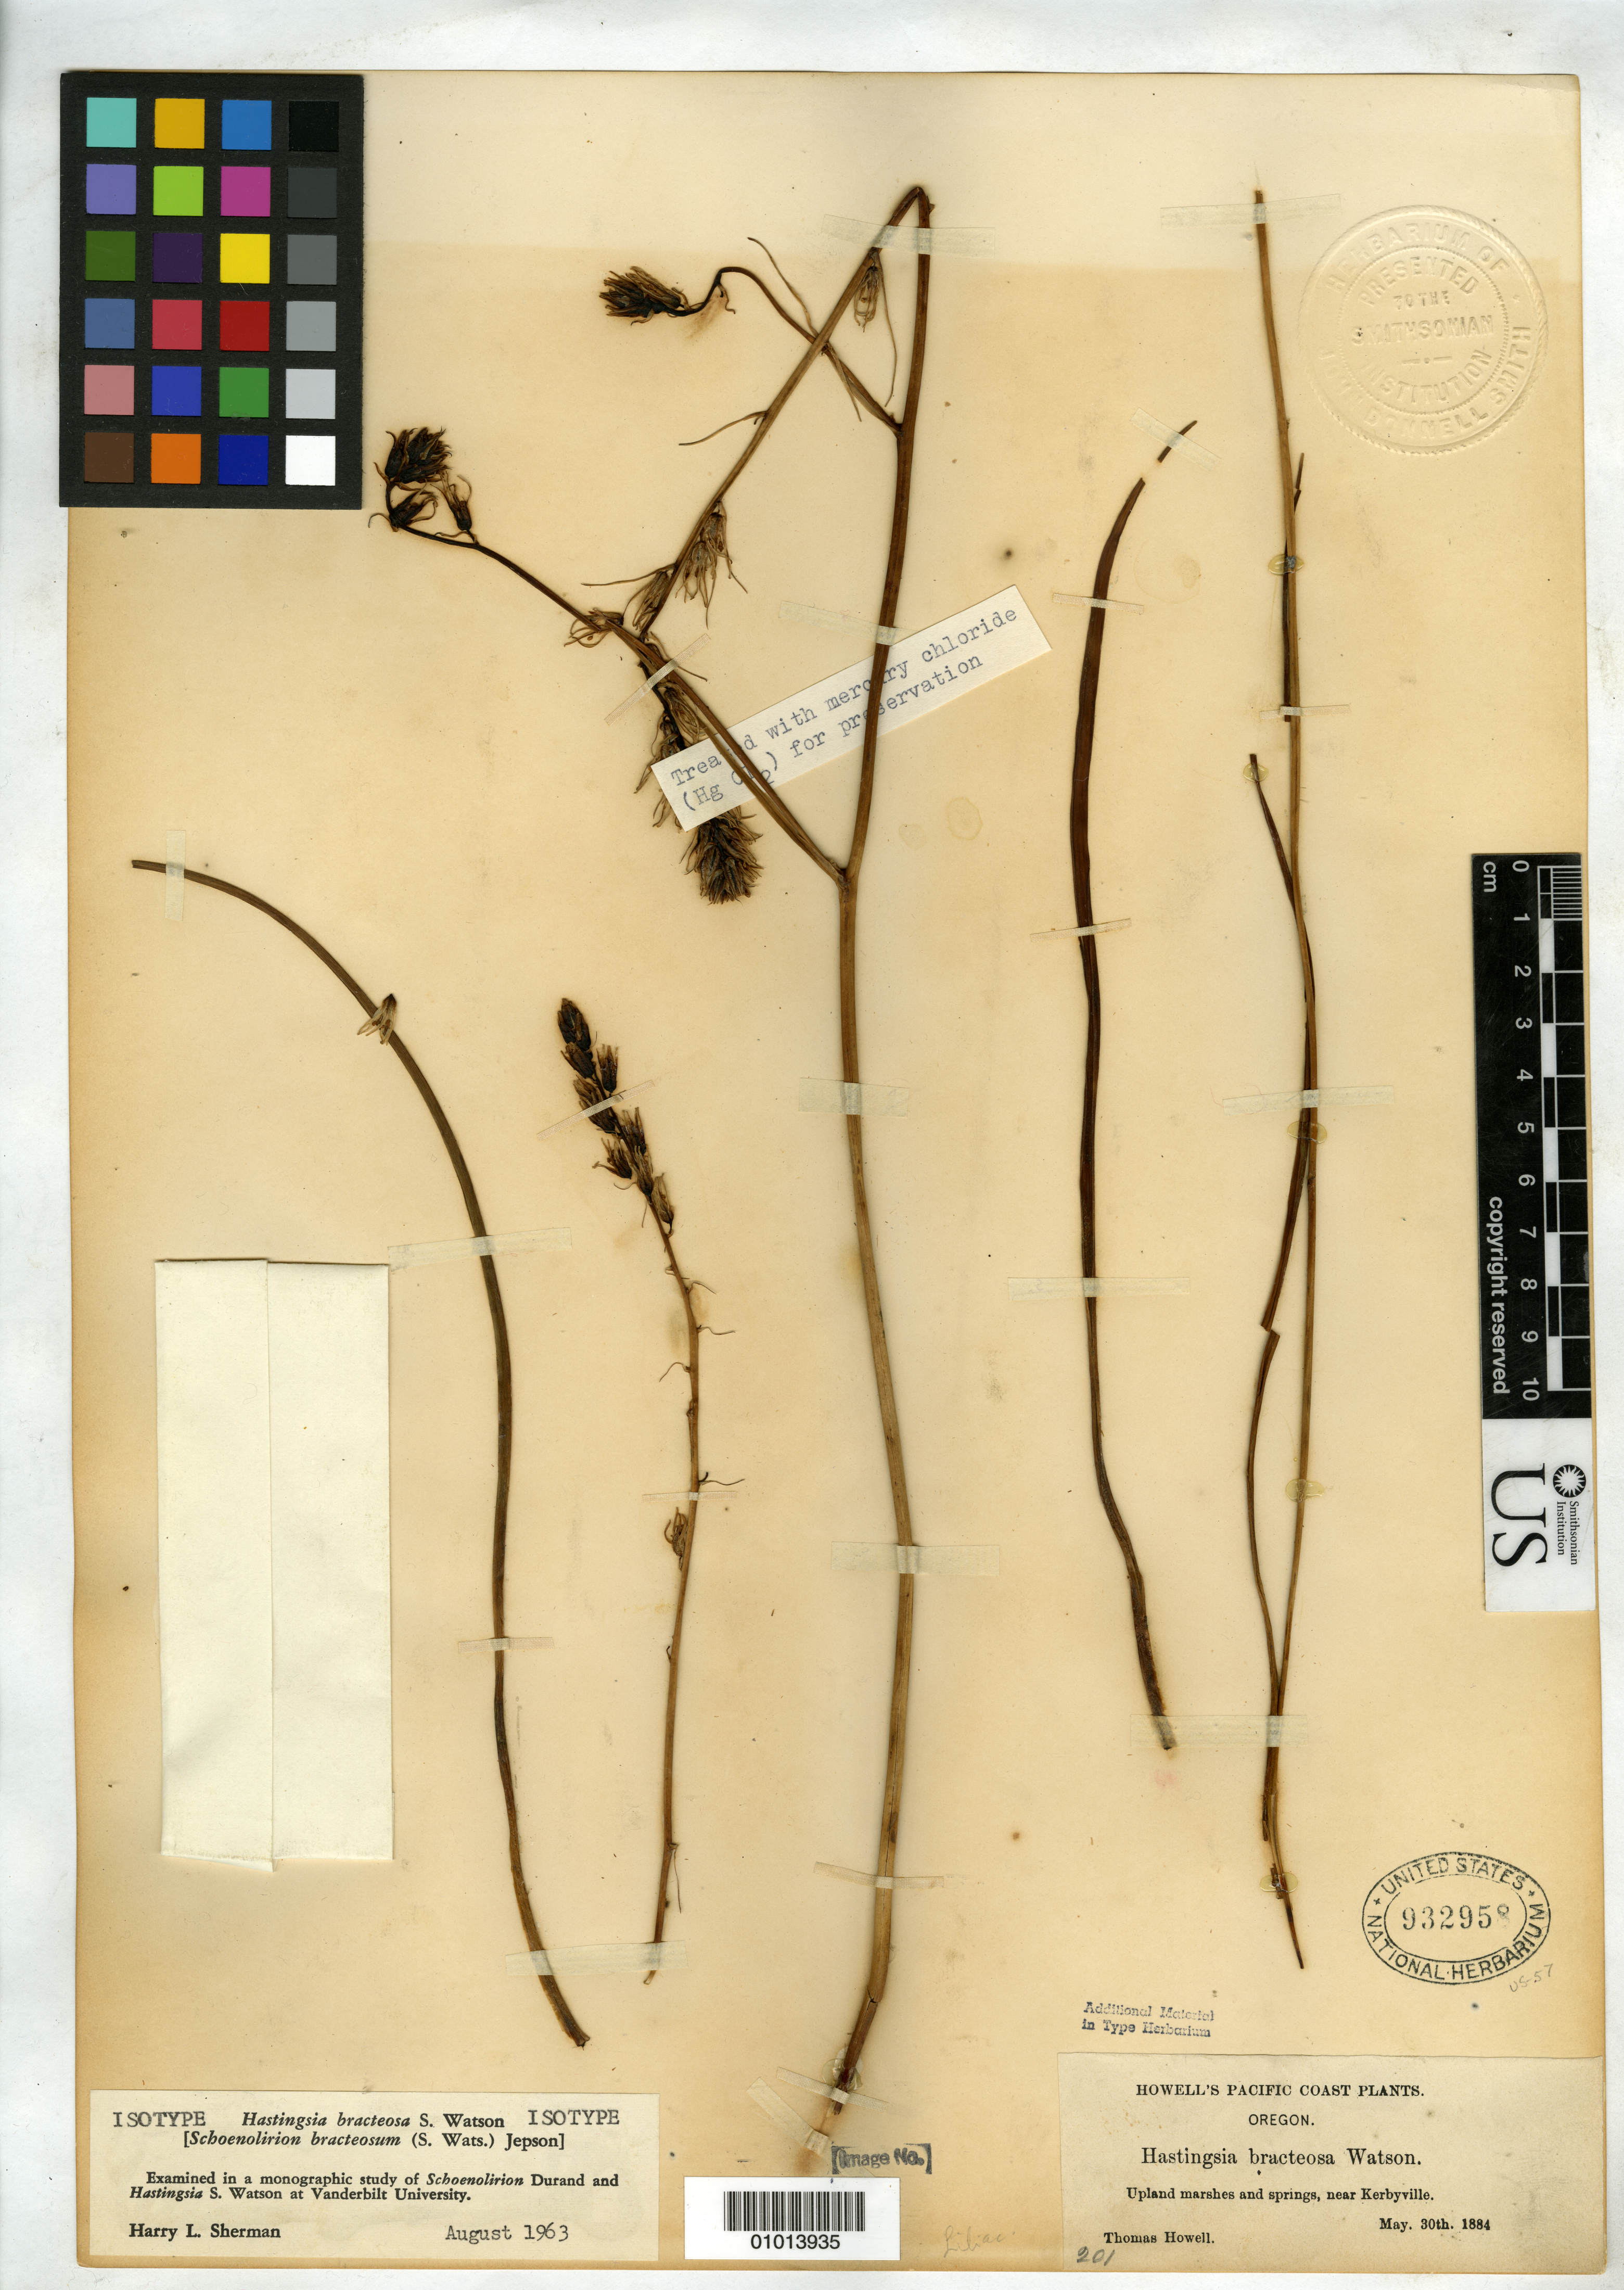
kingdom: Plantae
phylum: Tracheophyta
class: Liliopsida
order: Asparagales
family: Asparagaceae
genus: Hastingsia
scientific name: Hastingsia bracteosa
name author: S. Watson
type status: Possible Type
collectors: T. J. Howell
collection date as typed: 30 May 1884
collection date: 1884-05-30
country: United States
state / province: Oregon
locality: Upland marshes & springs, near Kerbyville [protologue, "Eight Dollar Mountain"]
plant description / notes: Annotaed by H.L. Sherman (1963) as isotype. Same collection date as holotype (GH) but locality "Eight Dollar Mountain" according to both holotype & protologue.; Specimen ex John Donnell Smith herbarium.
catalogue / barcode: US 932958